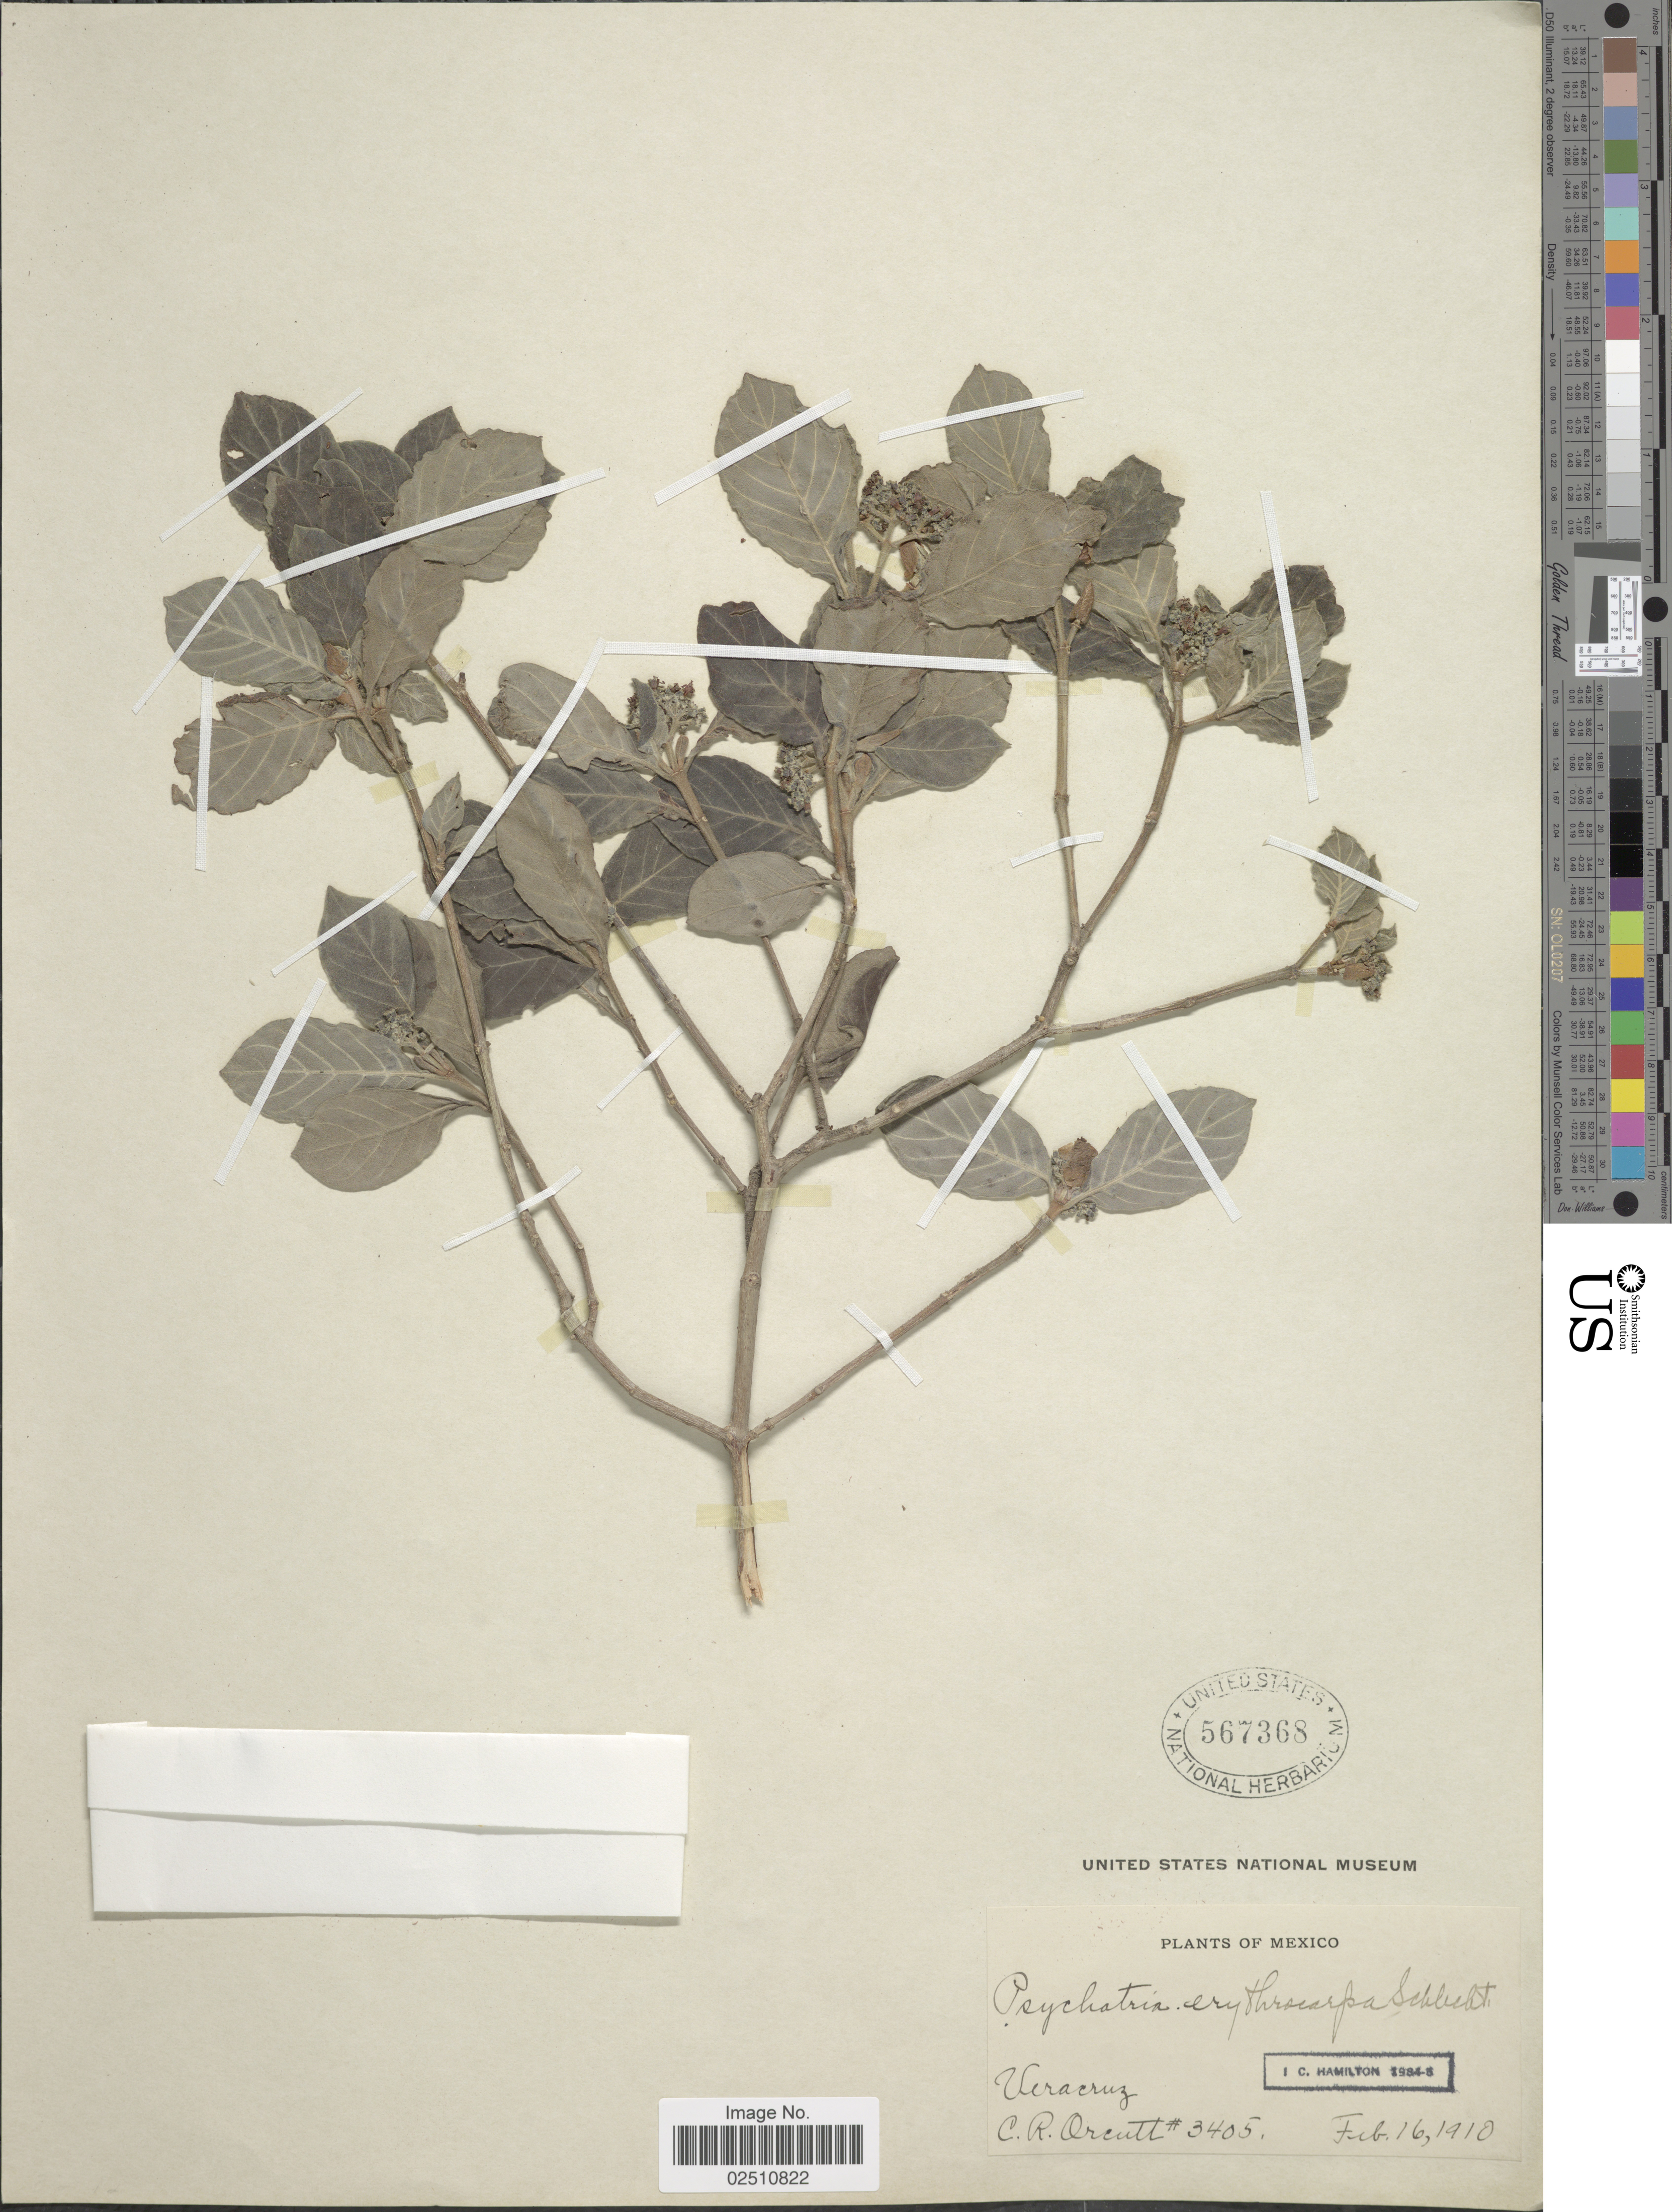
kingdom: Plantae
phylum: Tracheophyta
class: Magnoliopsida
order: Gentianales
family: Rubiaceae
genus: Psychotria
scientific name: Psychotria erythrocarpa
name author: Schltdl.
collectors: C. R. Orcutt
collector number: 3405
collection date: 1910-02-16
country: Mexico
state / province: Veracruz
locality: Veracruz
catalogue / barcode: US 567368